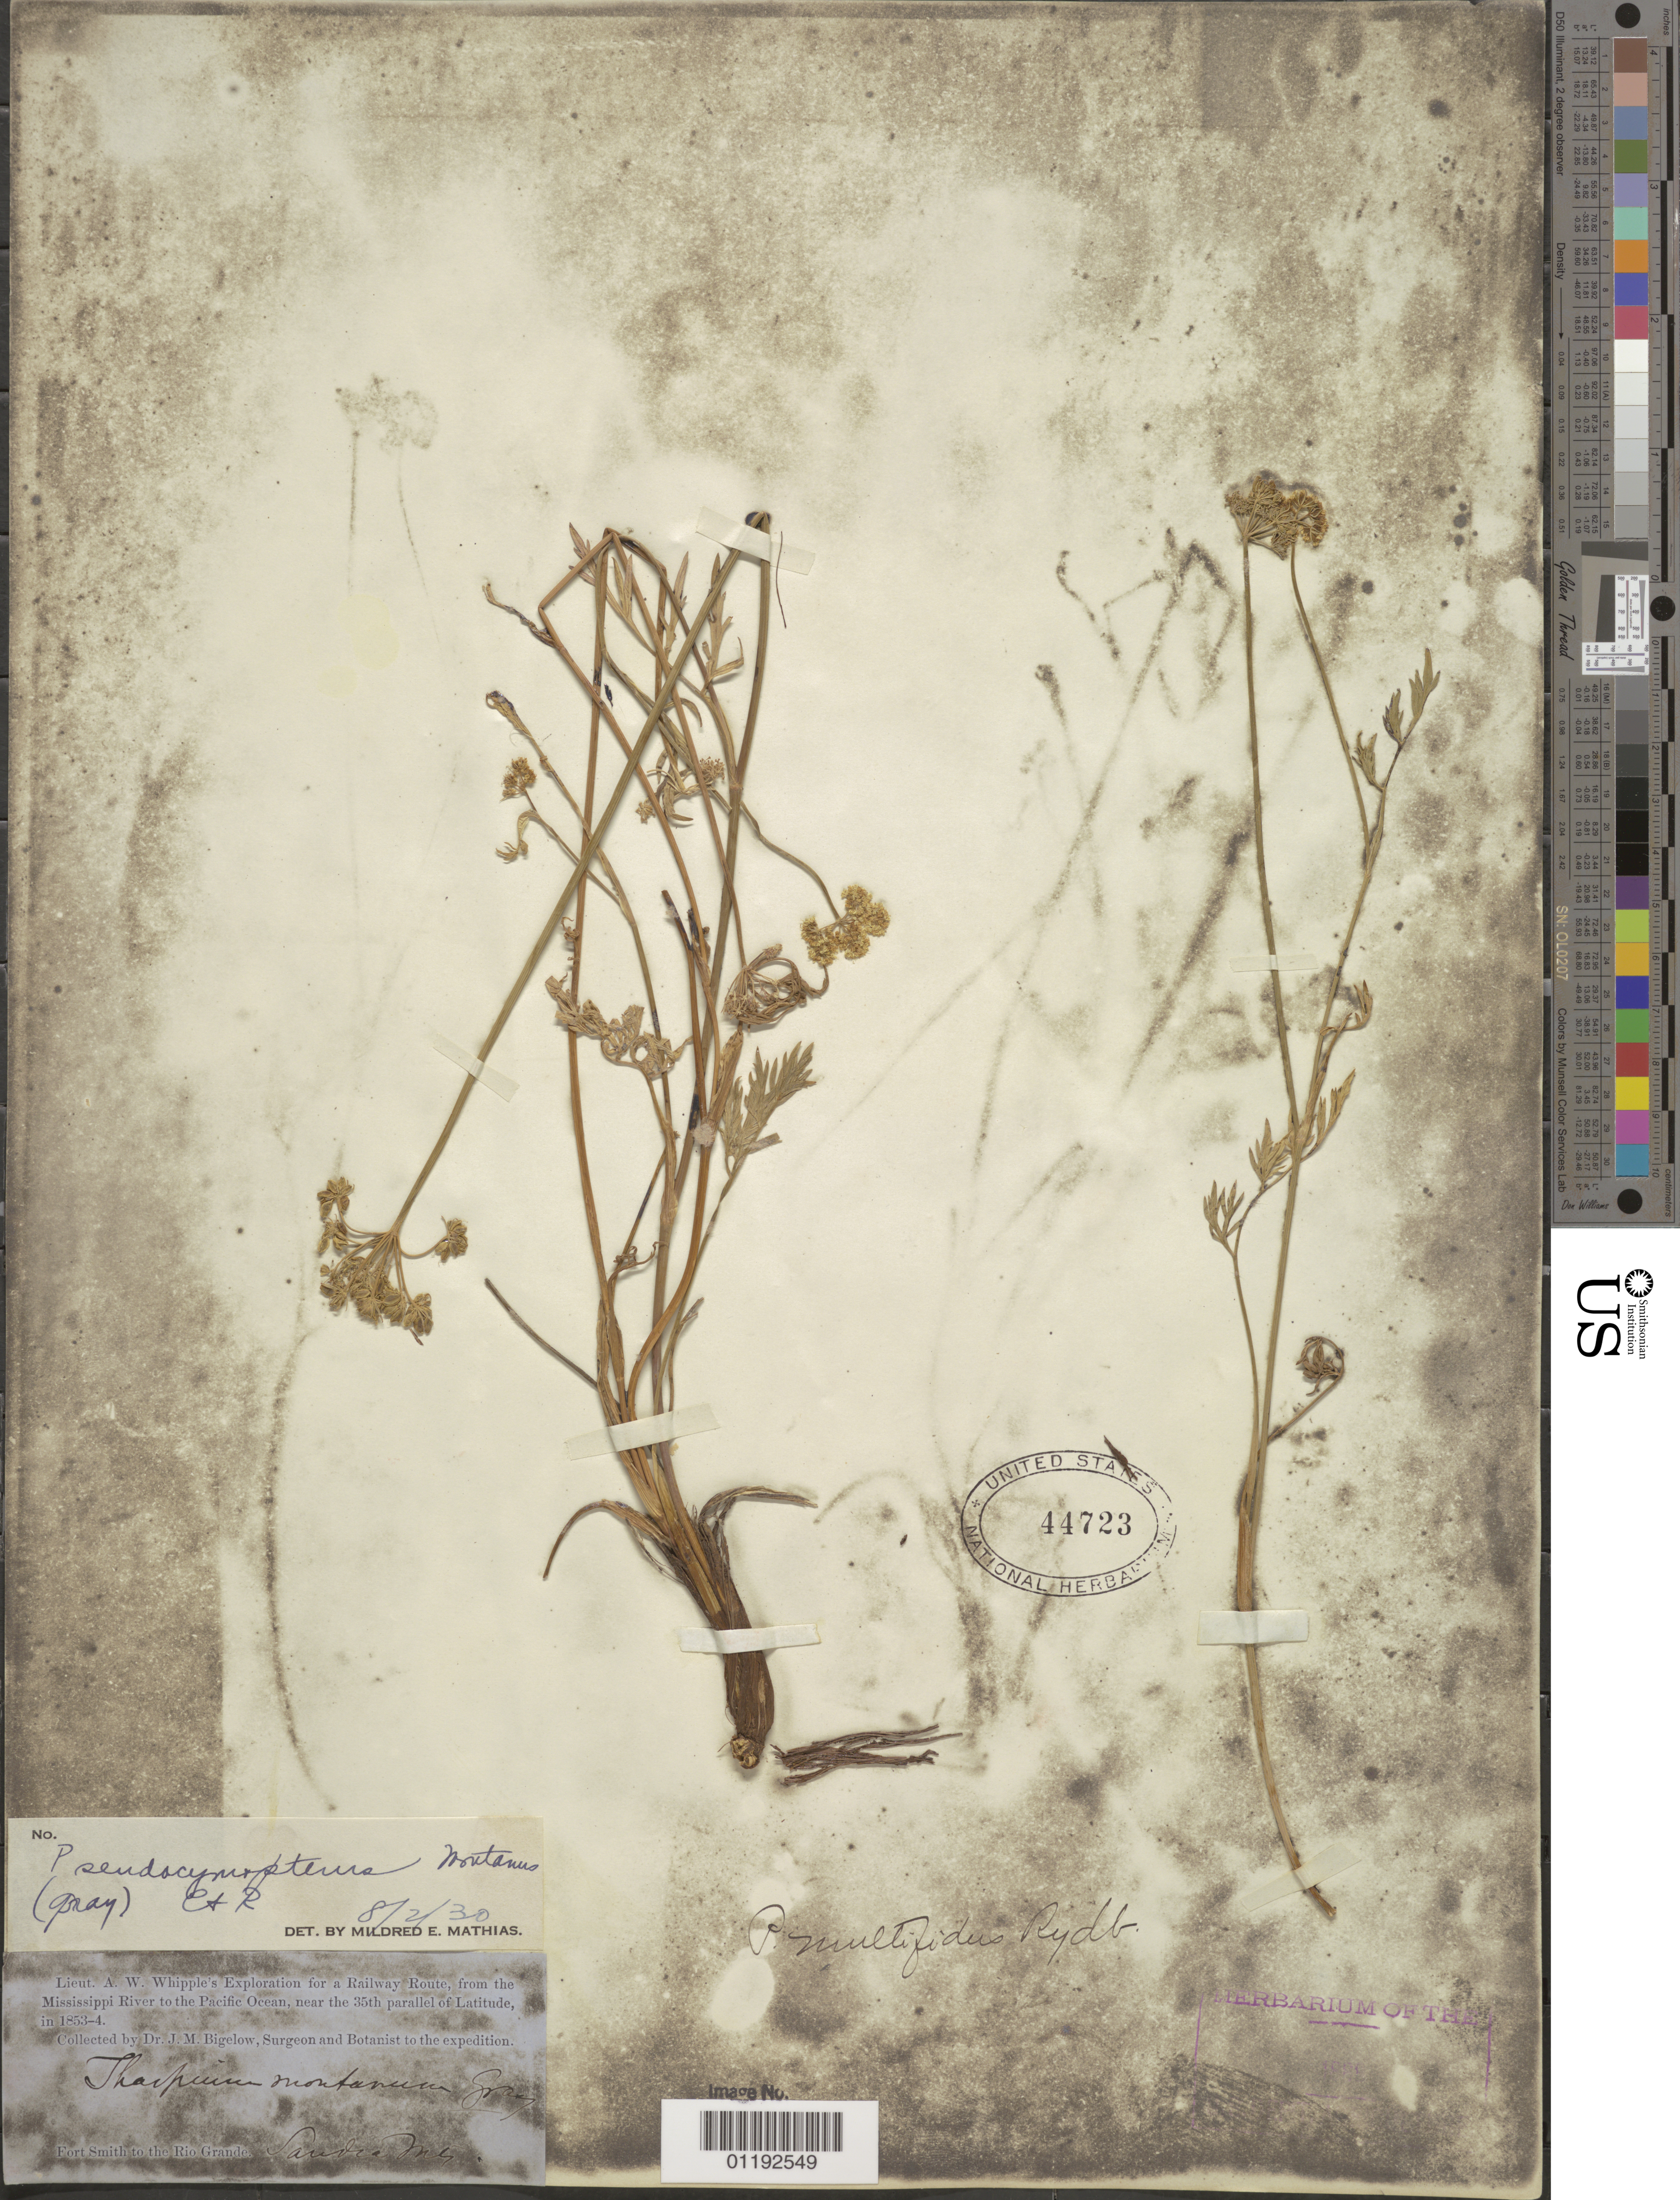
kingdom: Plantae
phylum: Tracheophyta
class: Magnoliopsida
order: Apiales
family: Apiaceae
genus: Pseudocymopterus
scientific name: Pseudocymopterus montanus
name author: (A. Gray) J.M. Coult. & Rose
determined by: Mathias, M. E.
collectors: J. M. Bigelow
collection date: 1853/1854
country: United States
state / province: New Mexico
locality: Fort Smith to Rio Grande, Sandia Mts.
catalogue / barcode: US 44723